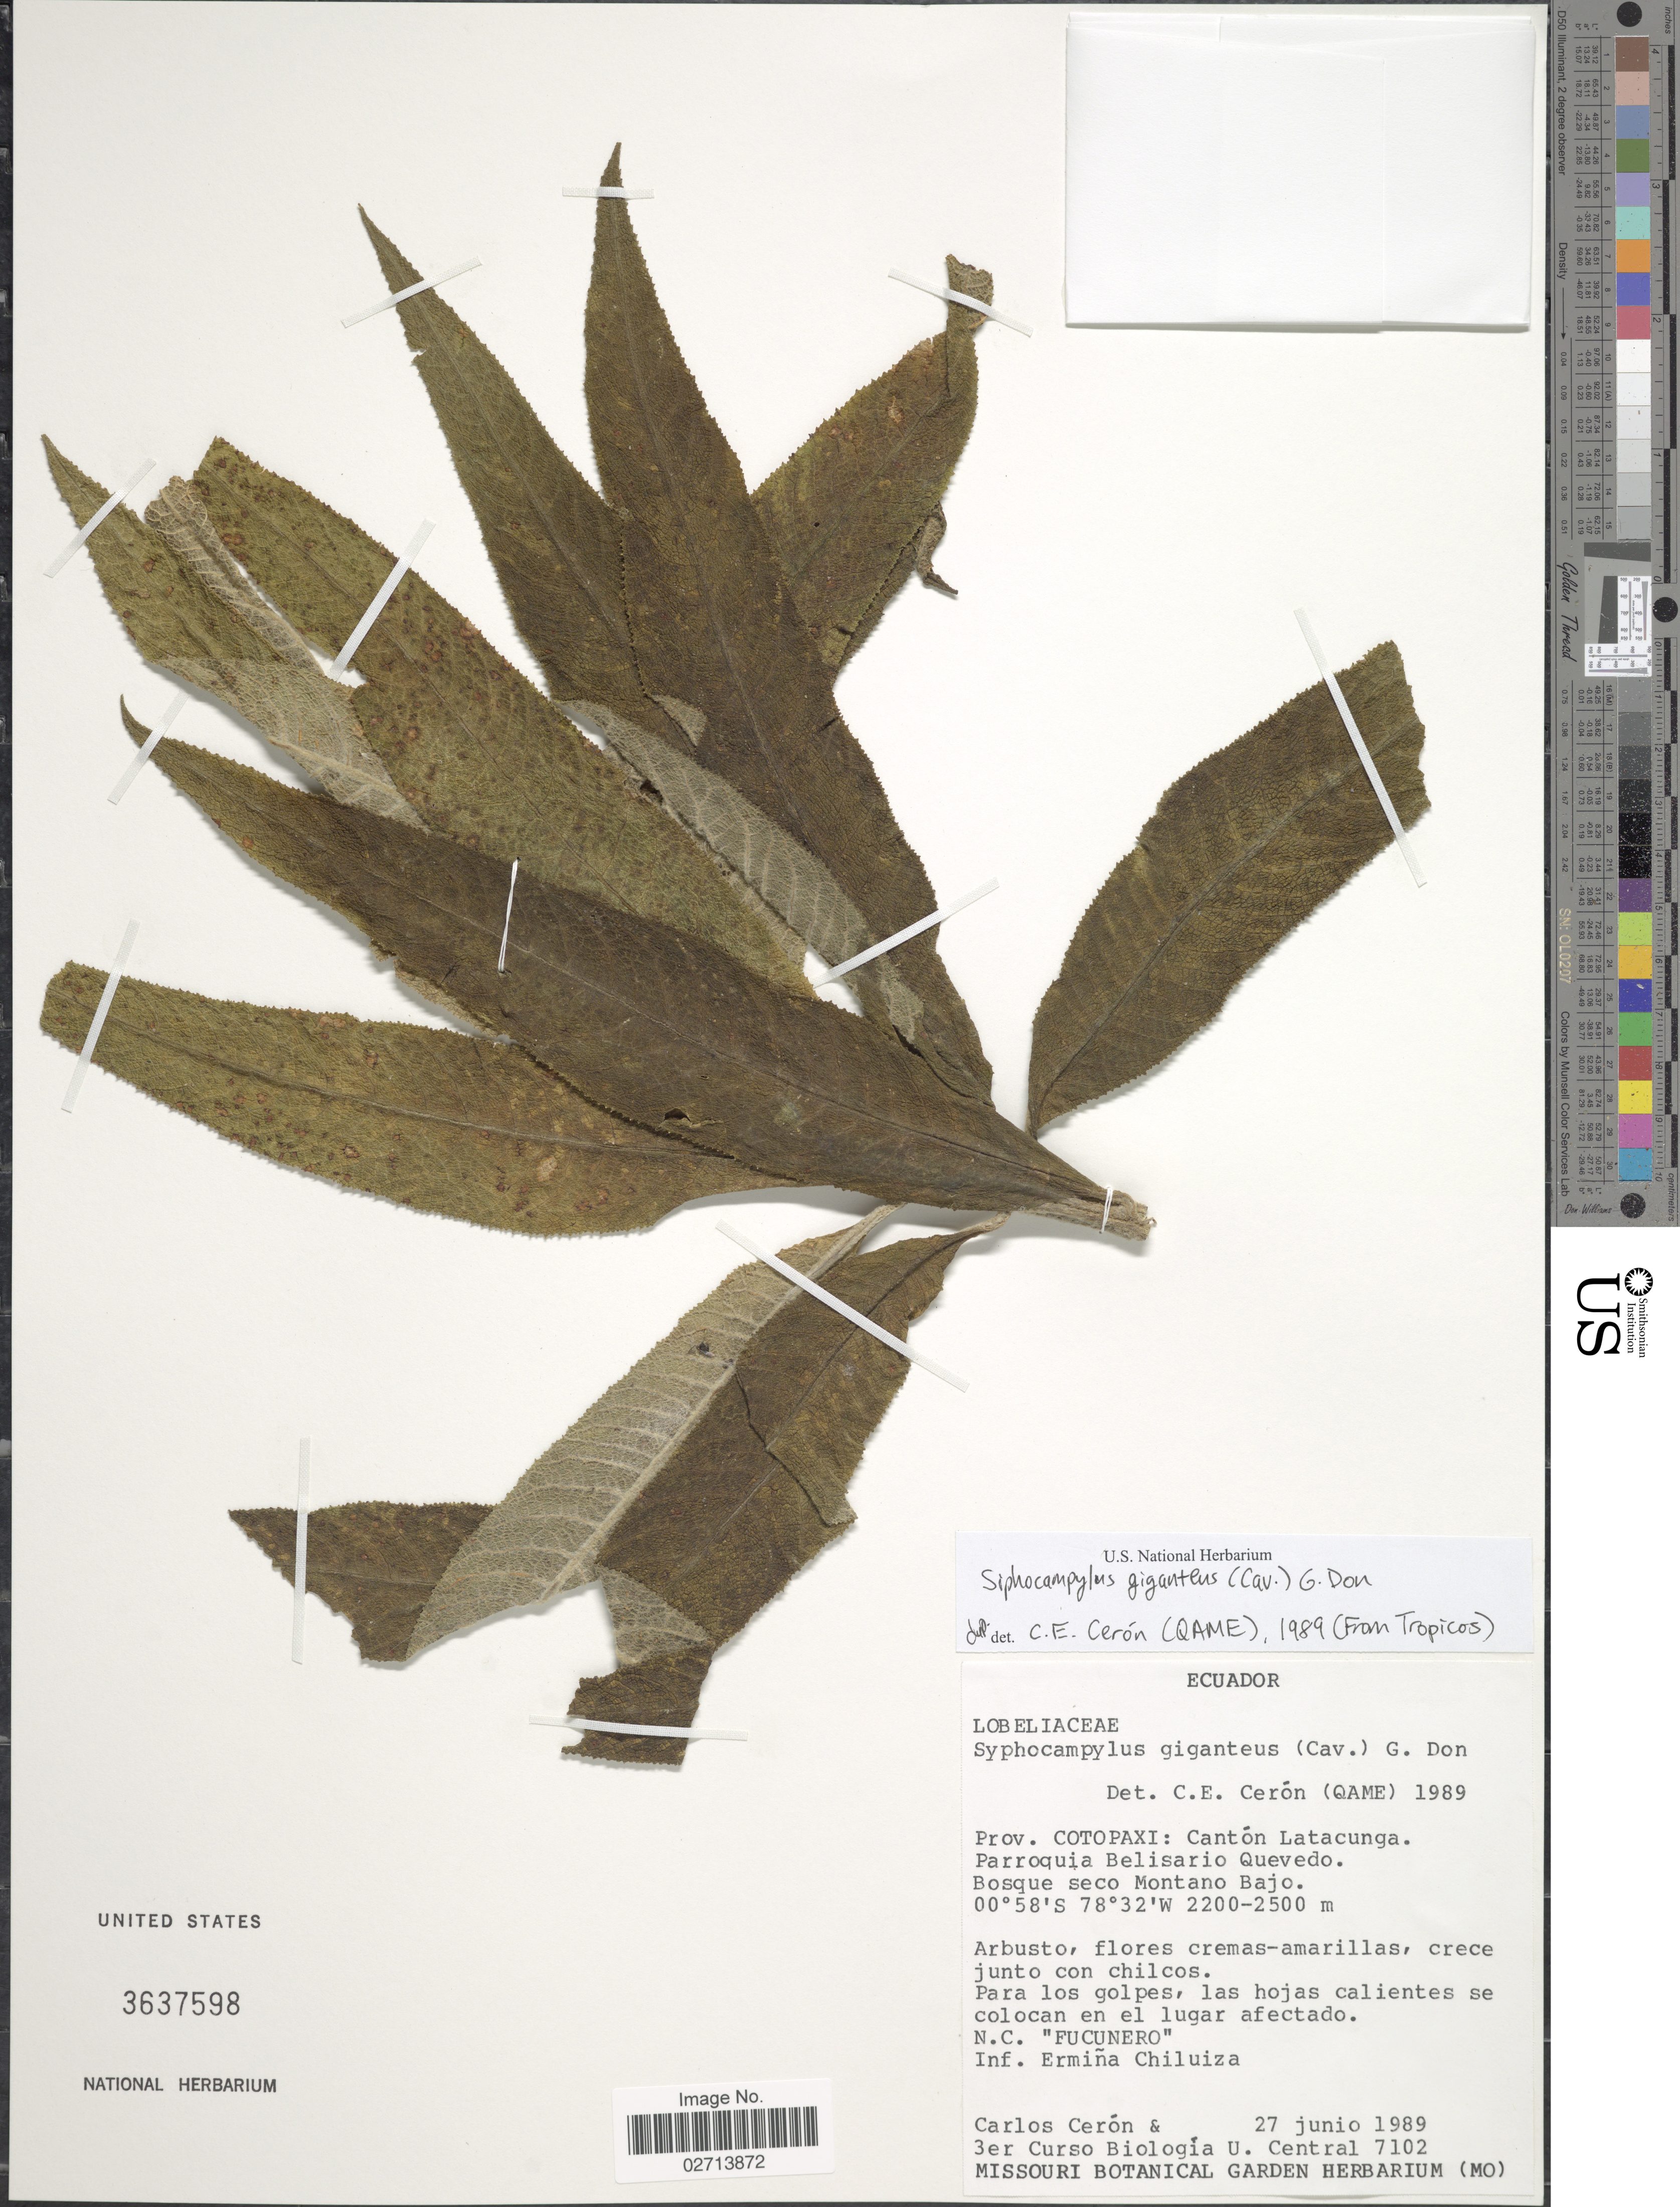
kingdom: Plantae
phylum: Tracheophyta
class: Magnoliopsida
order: Asterales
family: Campanulaceae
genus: Siphocampylus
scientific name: Siphocampylus giganteus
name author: (Cav.) G. Don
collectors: C. E. Cerón M. & 3er Curso Biologia U.C.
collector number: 7102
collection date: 1989-06-27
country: Ecuador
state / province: Cotopaxi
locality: Cantón Latacunga. Parroquia Belisario Quevedo. Bosqye seco Montano Bajo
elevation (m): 2200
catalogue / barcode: US 3637598